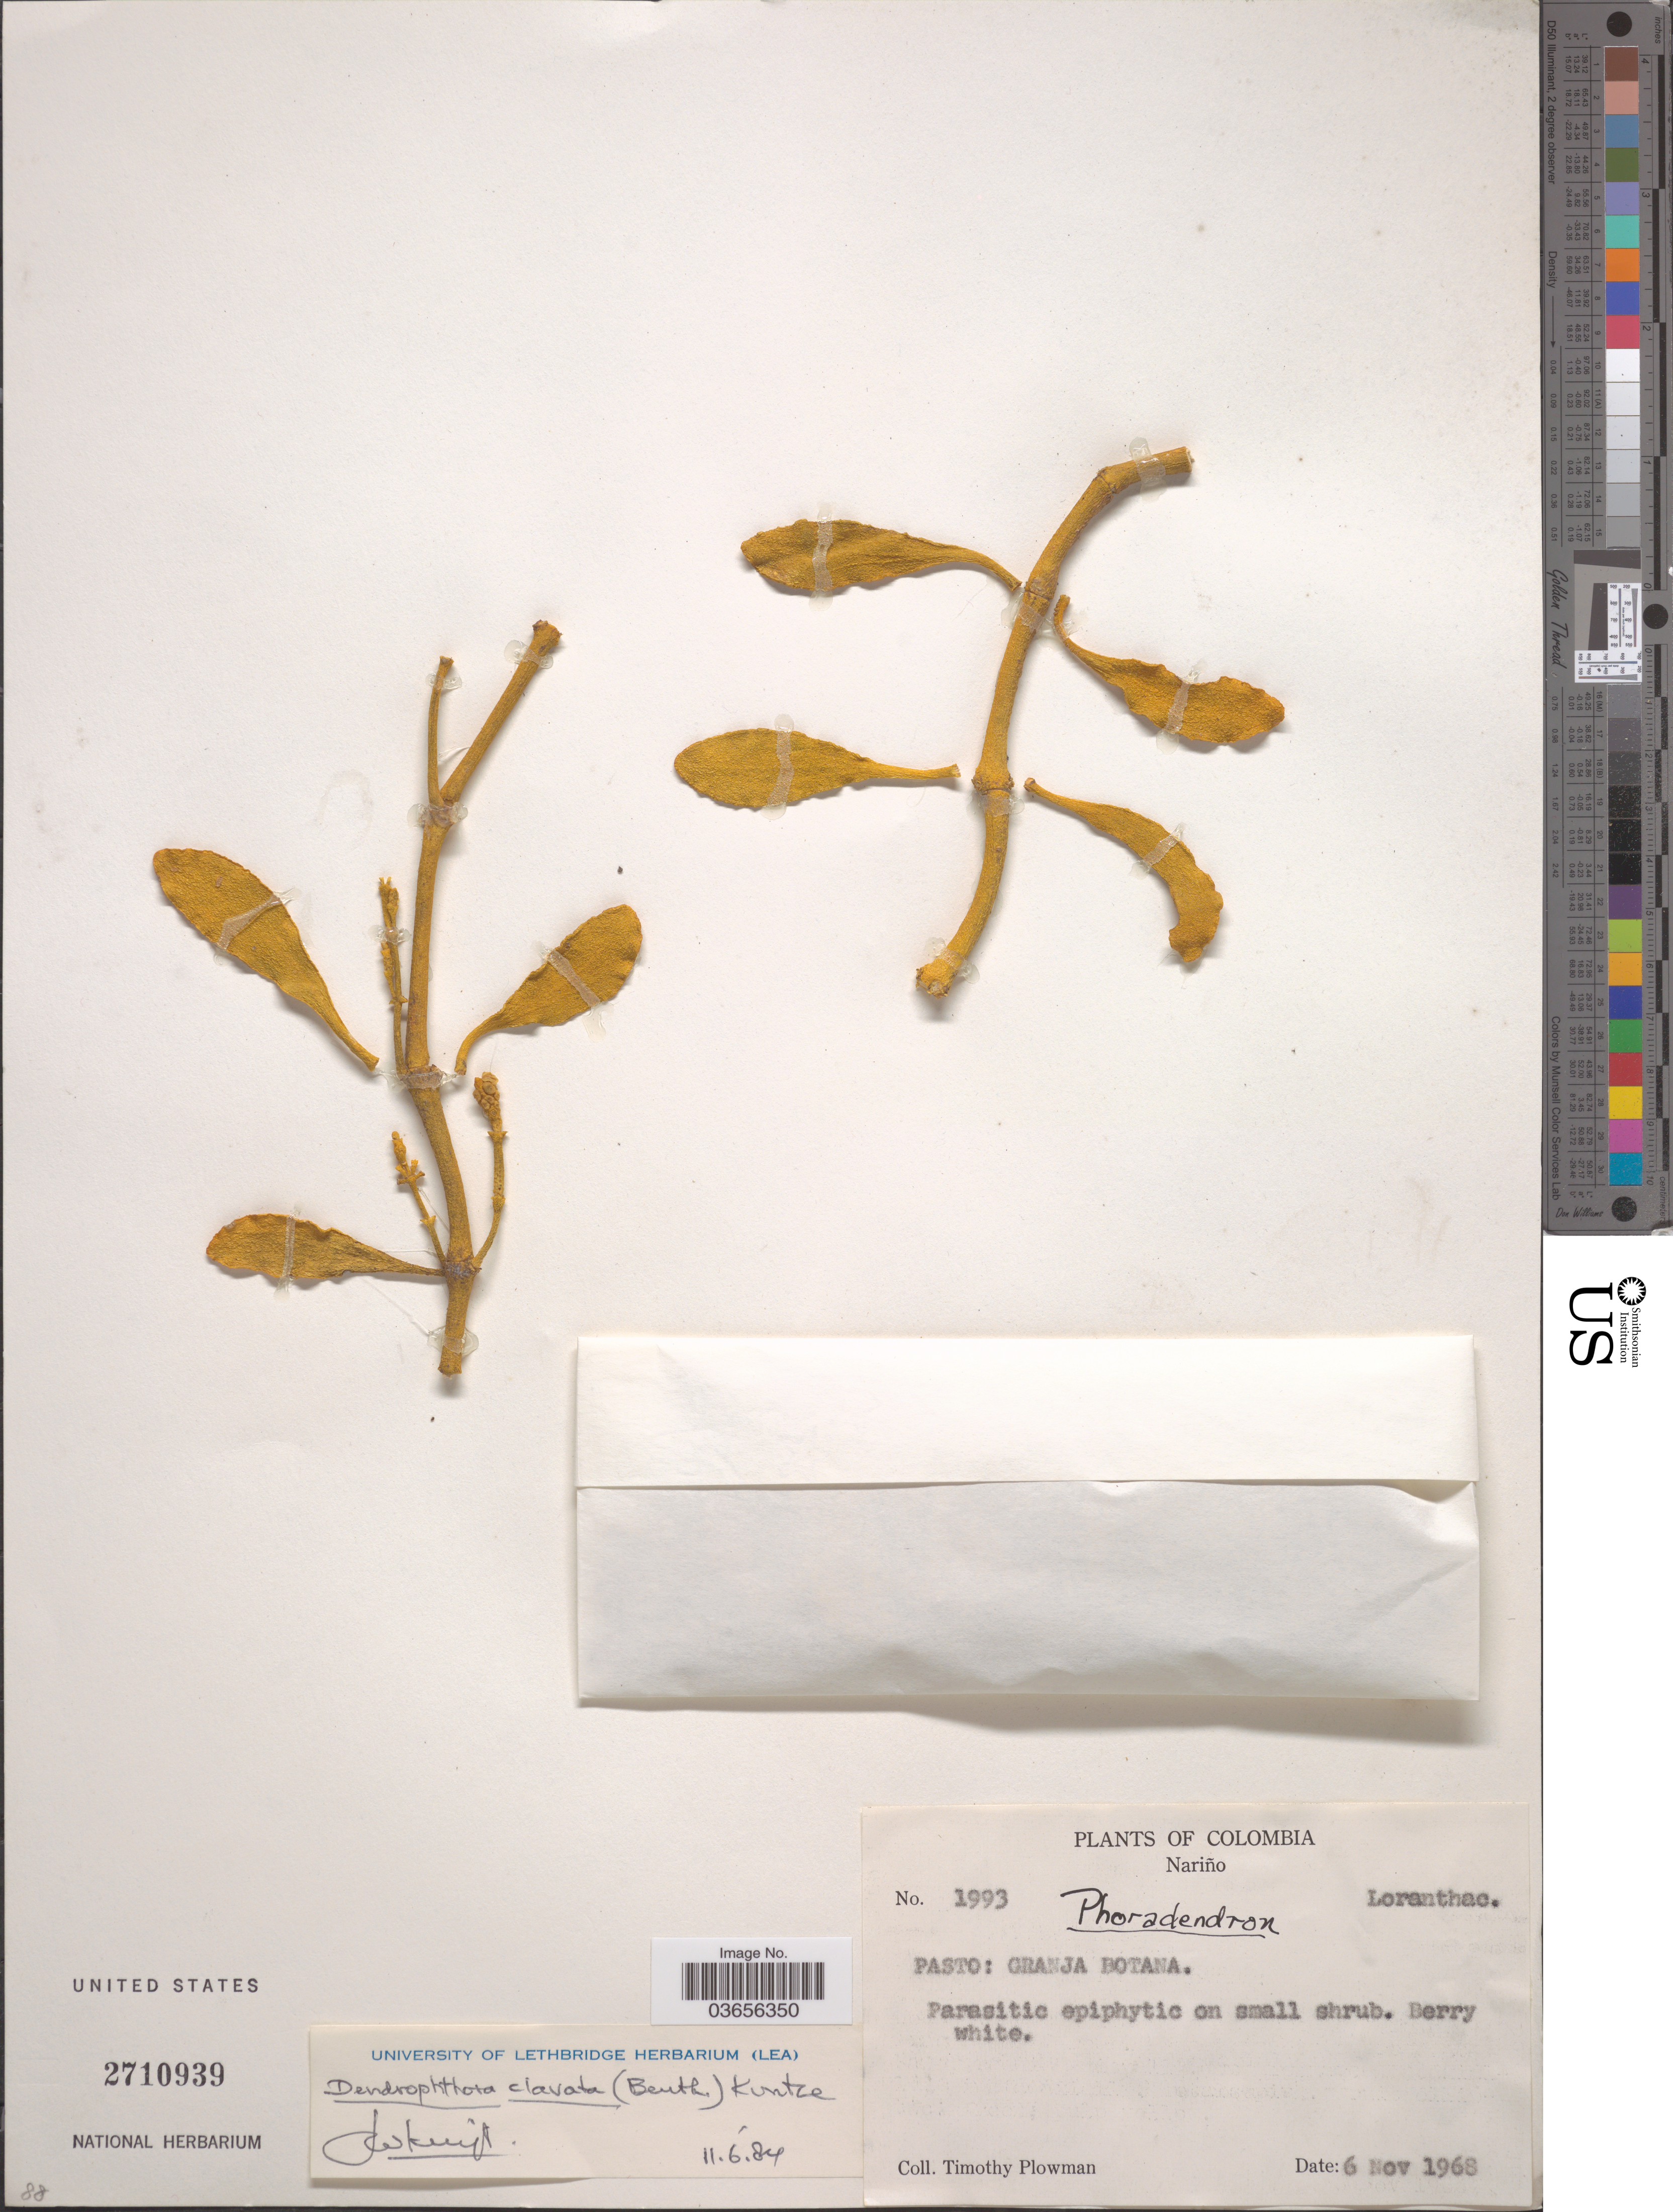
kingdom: Plantae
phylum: Tracheophyta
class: Magnoliopsida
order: Santalales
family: Viscaceae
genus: Dendrophthora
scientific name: Dendrophthora clavata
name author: (Benth.) Urb.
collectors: T. Plowman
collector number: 1993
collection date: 1968-11-06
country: Colombia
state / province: Nariño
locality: Pasto: Granja Botana.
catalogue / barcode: US 2710939